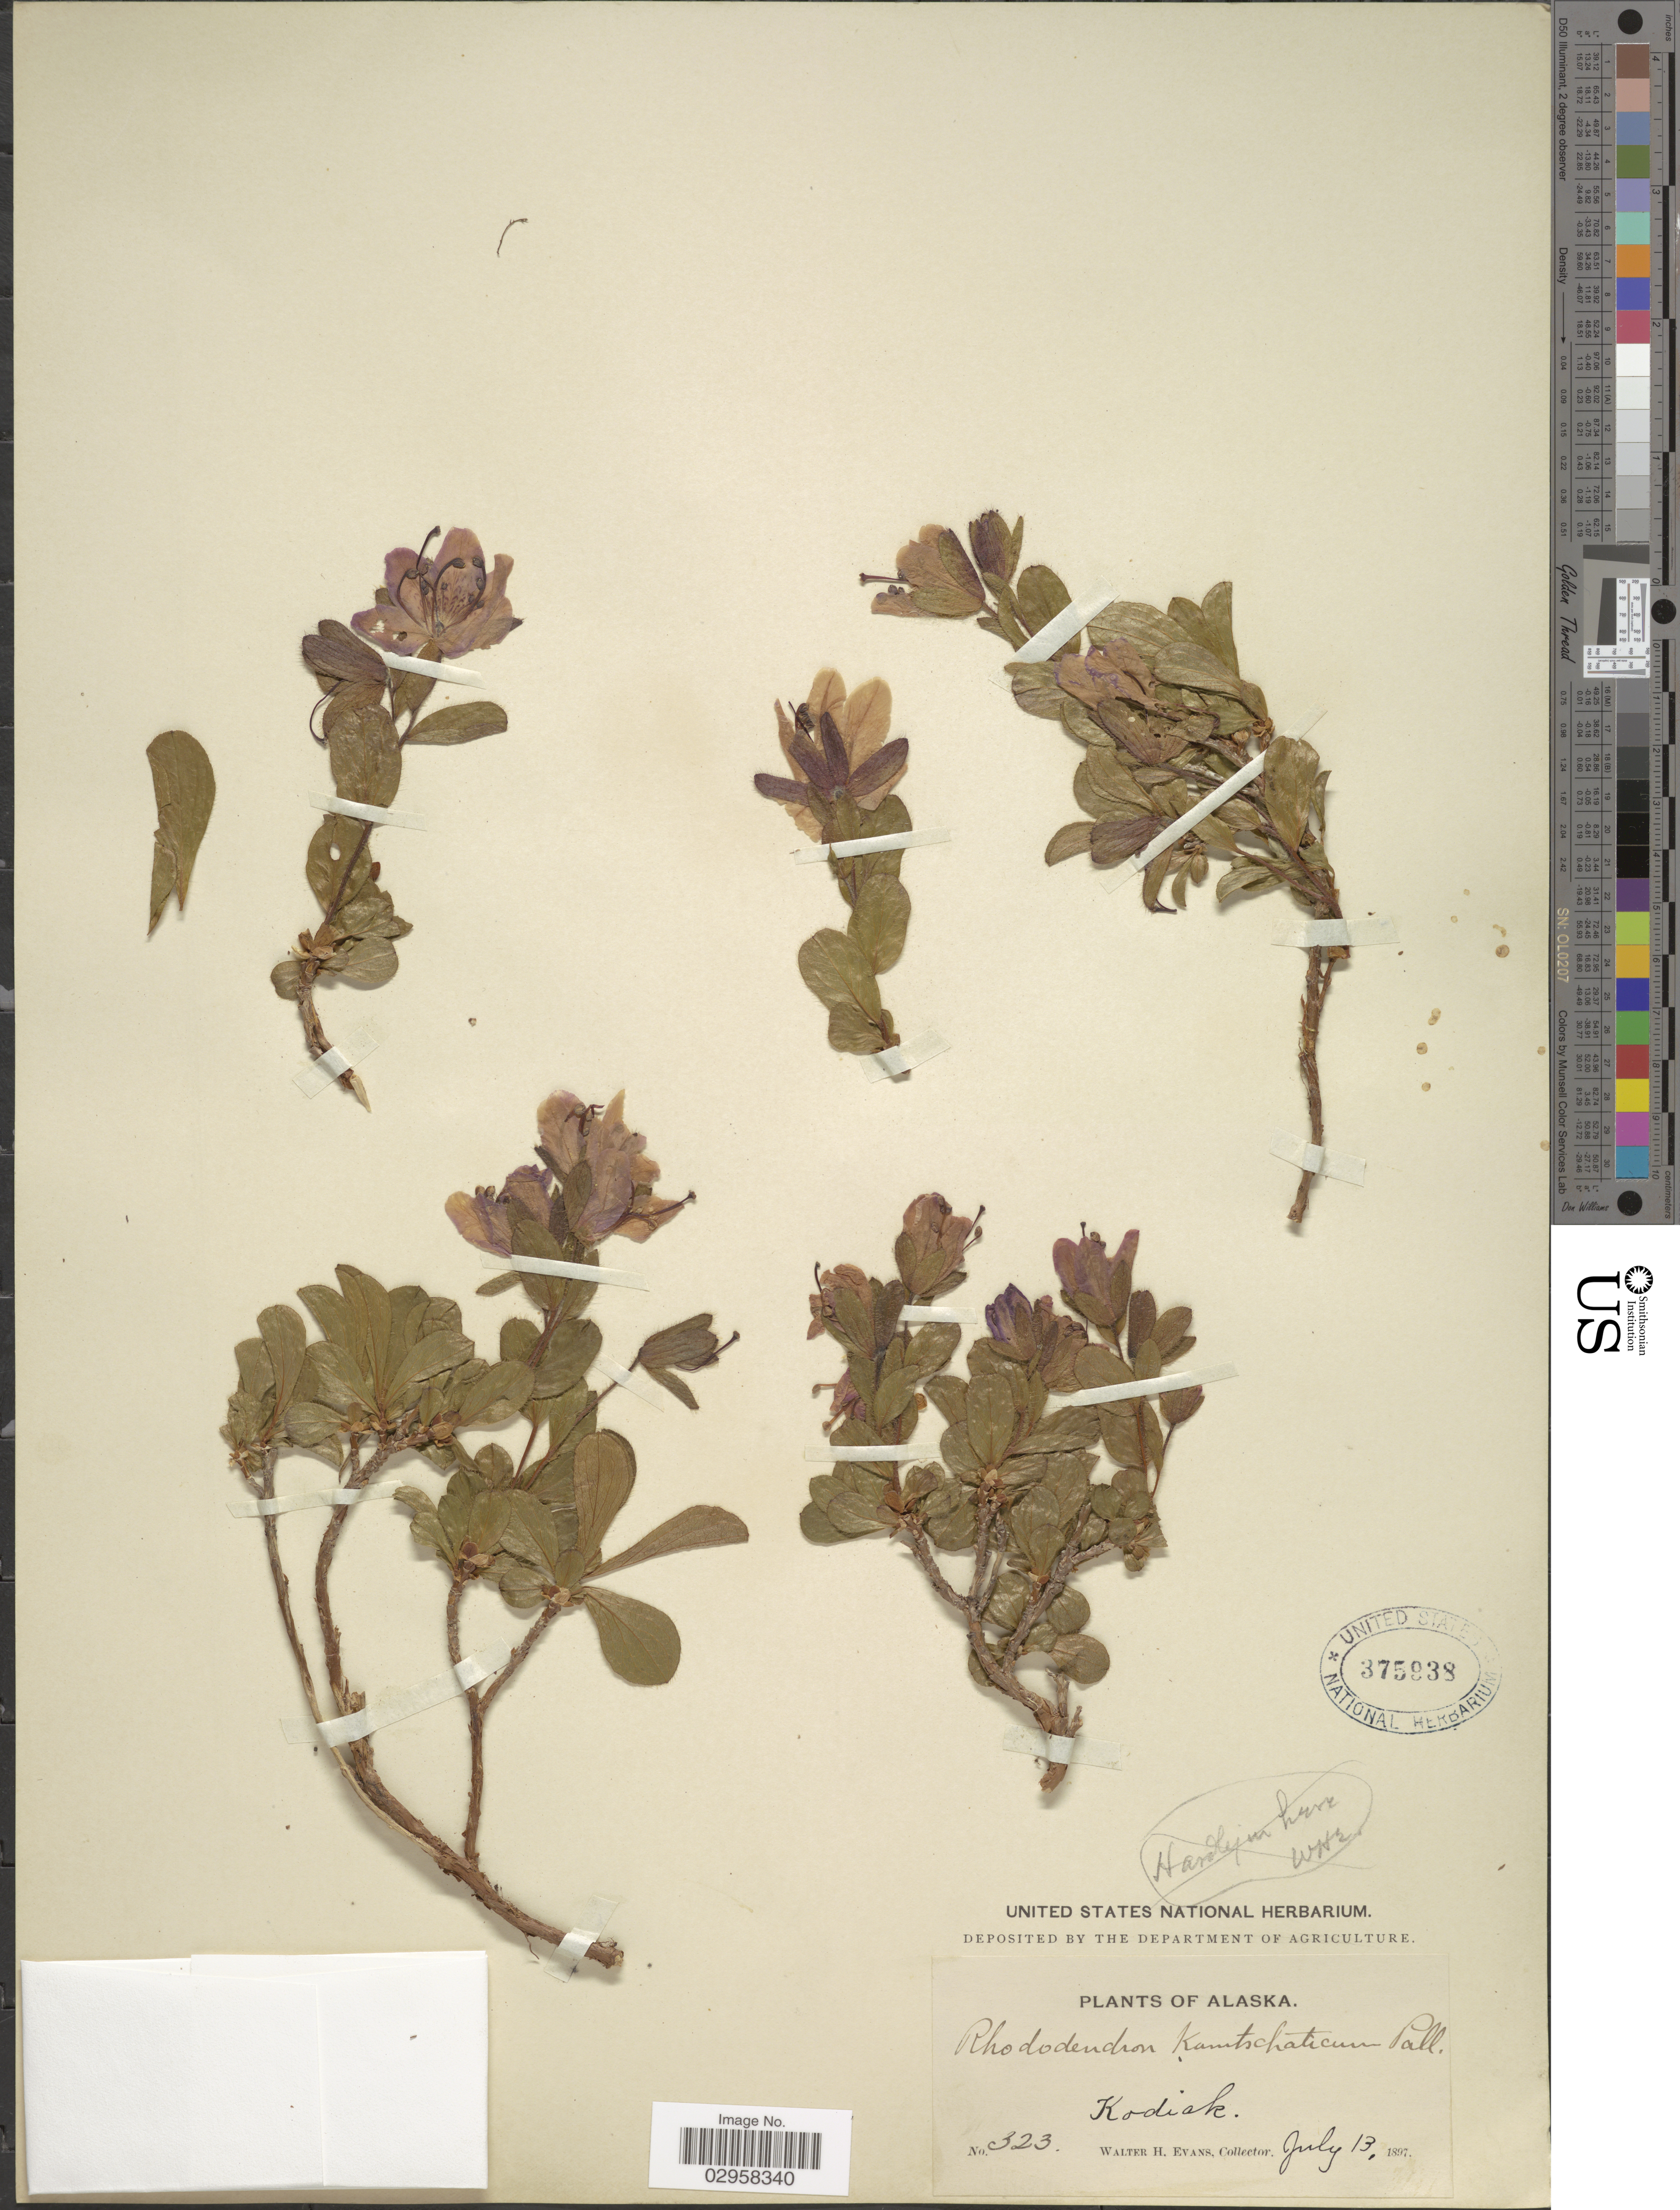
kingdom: Plantae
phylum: Tracheophyta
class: Magnoliopsida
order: Ericales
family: Ericaceae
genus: Rhododendron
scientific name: Rhododendron kamtschaticum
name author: Pall.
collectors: W. H. Evans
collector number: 323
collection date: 1897-07-13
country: United States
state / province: Alaska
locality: Kodiak.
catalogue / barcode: US 375938